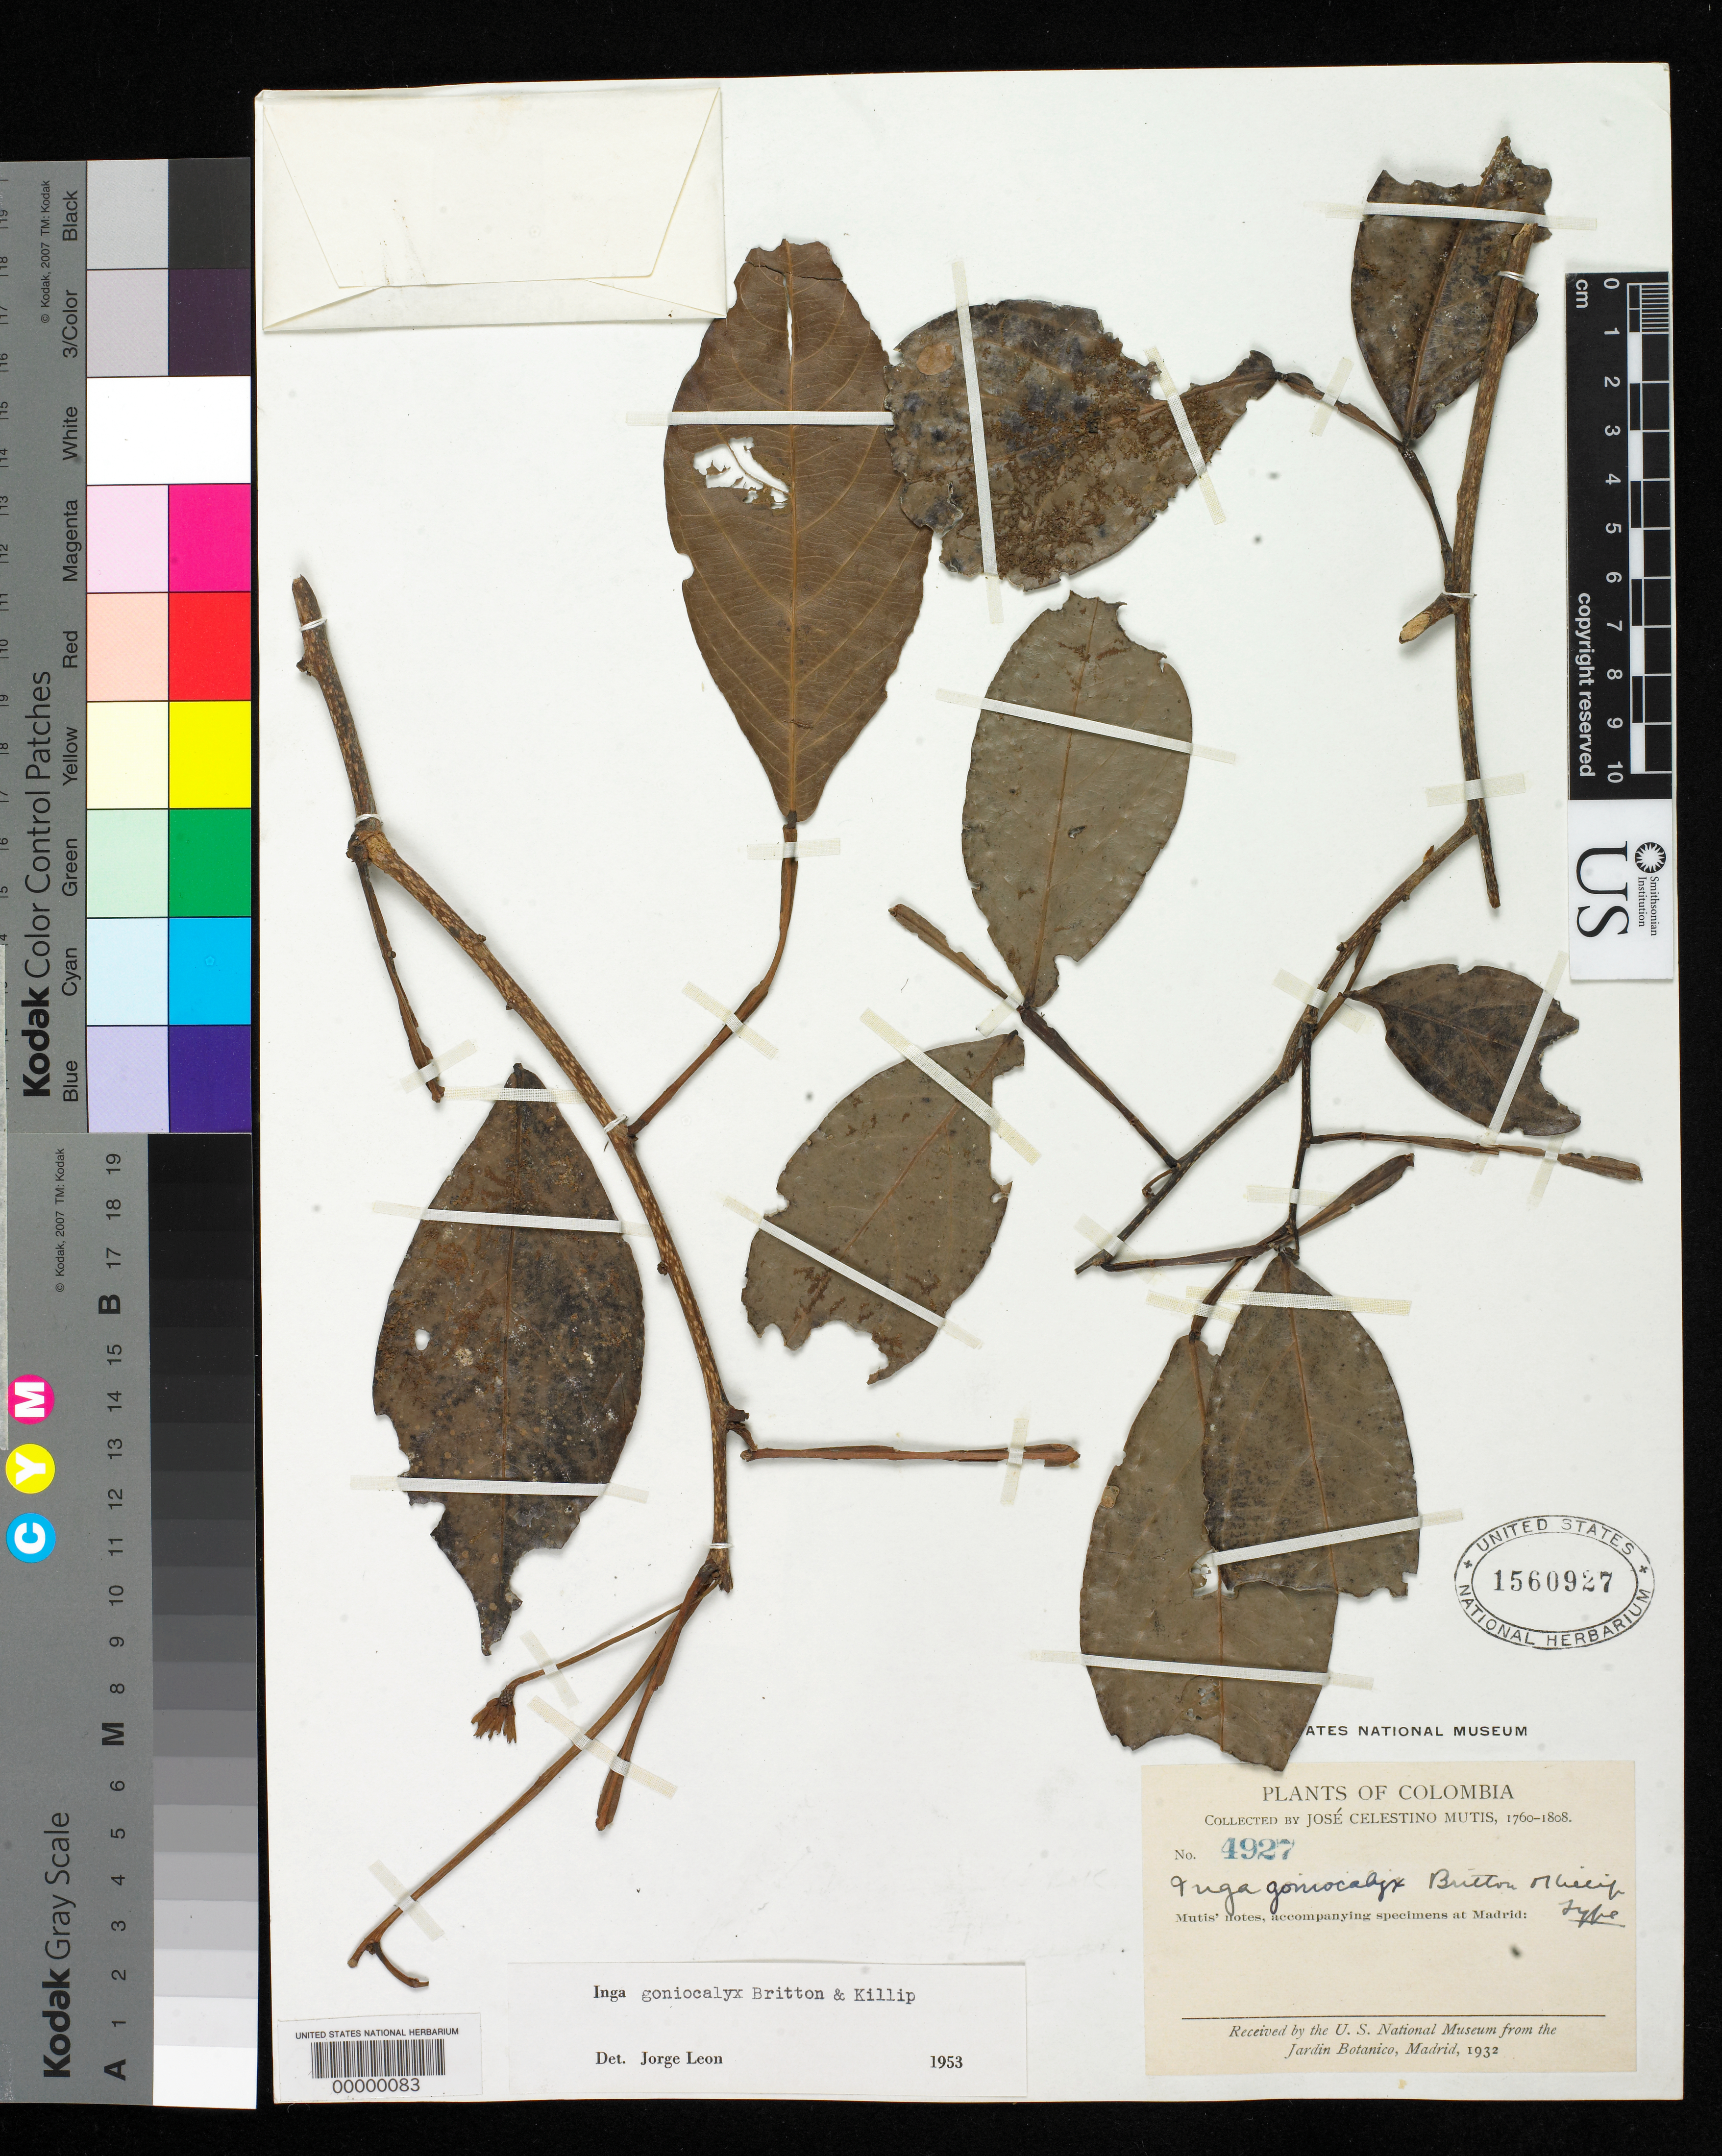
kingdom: Plantae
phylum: Tracheophyta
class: Magnoliopsida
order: Fabales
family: Fabaceae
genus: Inga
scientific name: Inga goniocalyx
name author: Britton & Killip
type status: Holotype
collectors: J. C. B. Mutis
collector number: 4927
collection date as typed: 1760 to -- --- 1808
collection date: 1760/1808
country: Colombia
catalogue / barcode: US 1560927